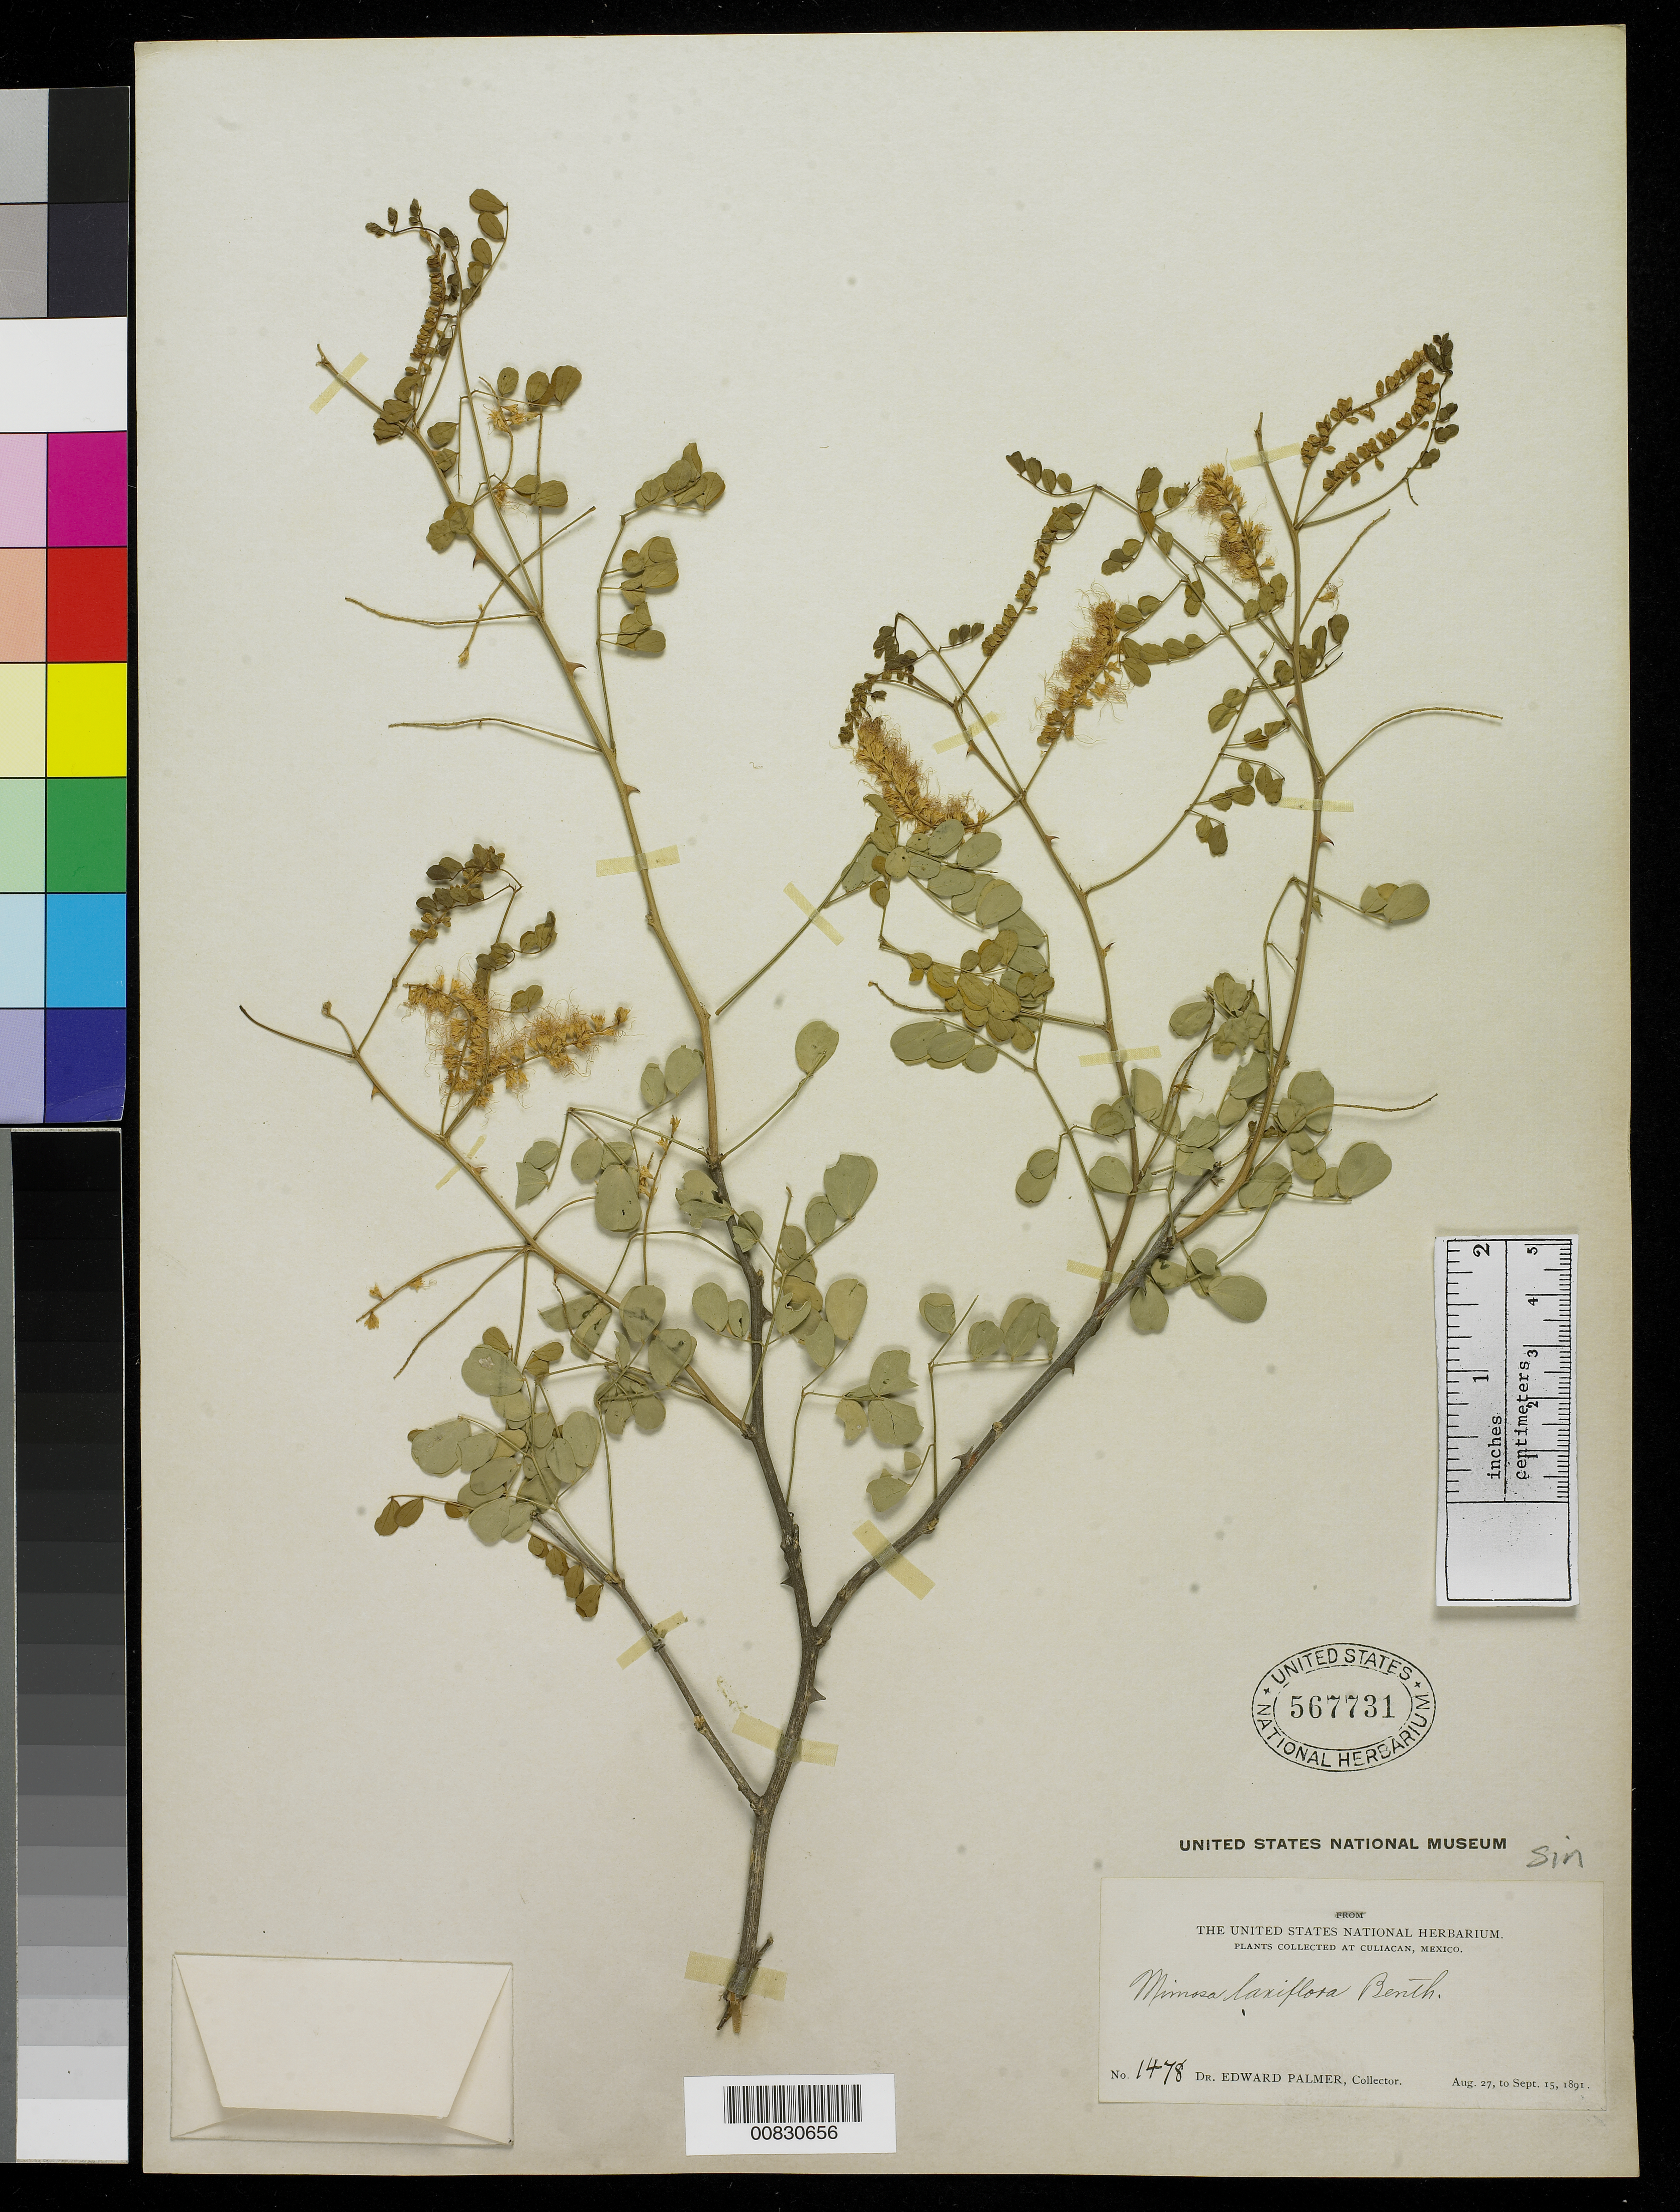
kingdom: Plantae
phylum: Tracheophyta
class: Magnoliopsida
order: Fabales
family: Fabaceae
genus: Mimosa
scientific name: Mimosa laxiflora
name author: Benth.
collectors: E. Palmer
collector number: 1478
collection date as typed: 27 Aug 1891 to 15 Sep 1891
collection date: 1891-08-27/1891-09-15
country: Mexico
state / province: Sinaloa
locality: Culiacan, Sinaloa.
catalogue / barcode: US 567731